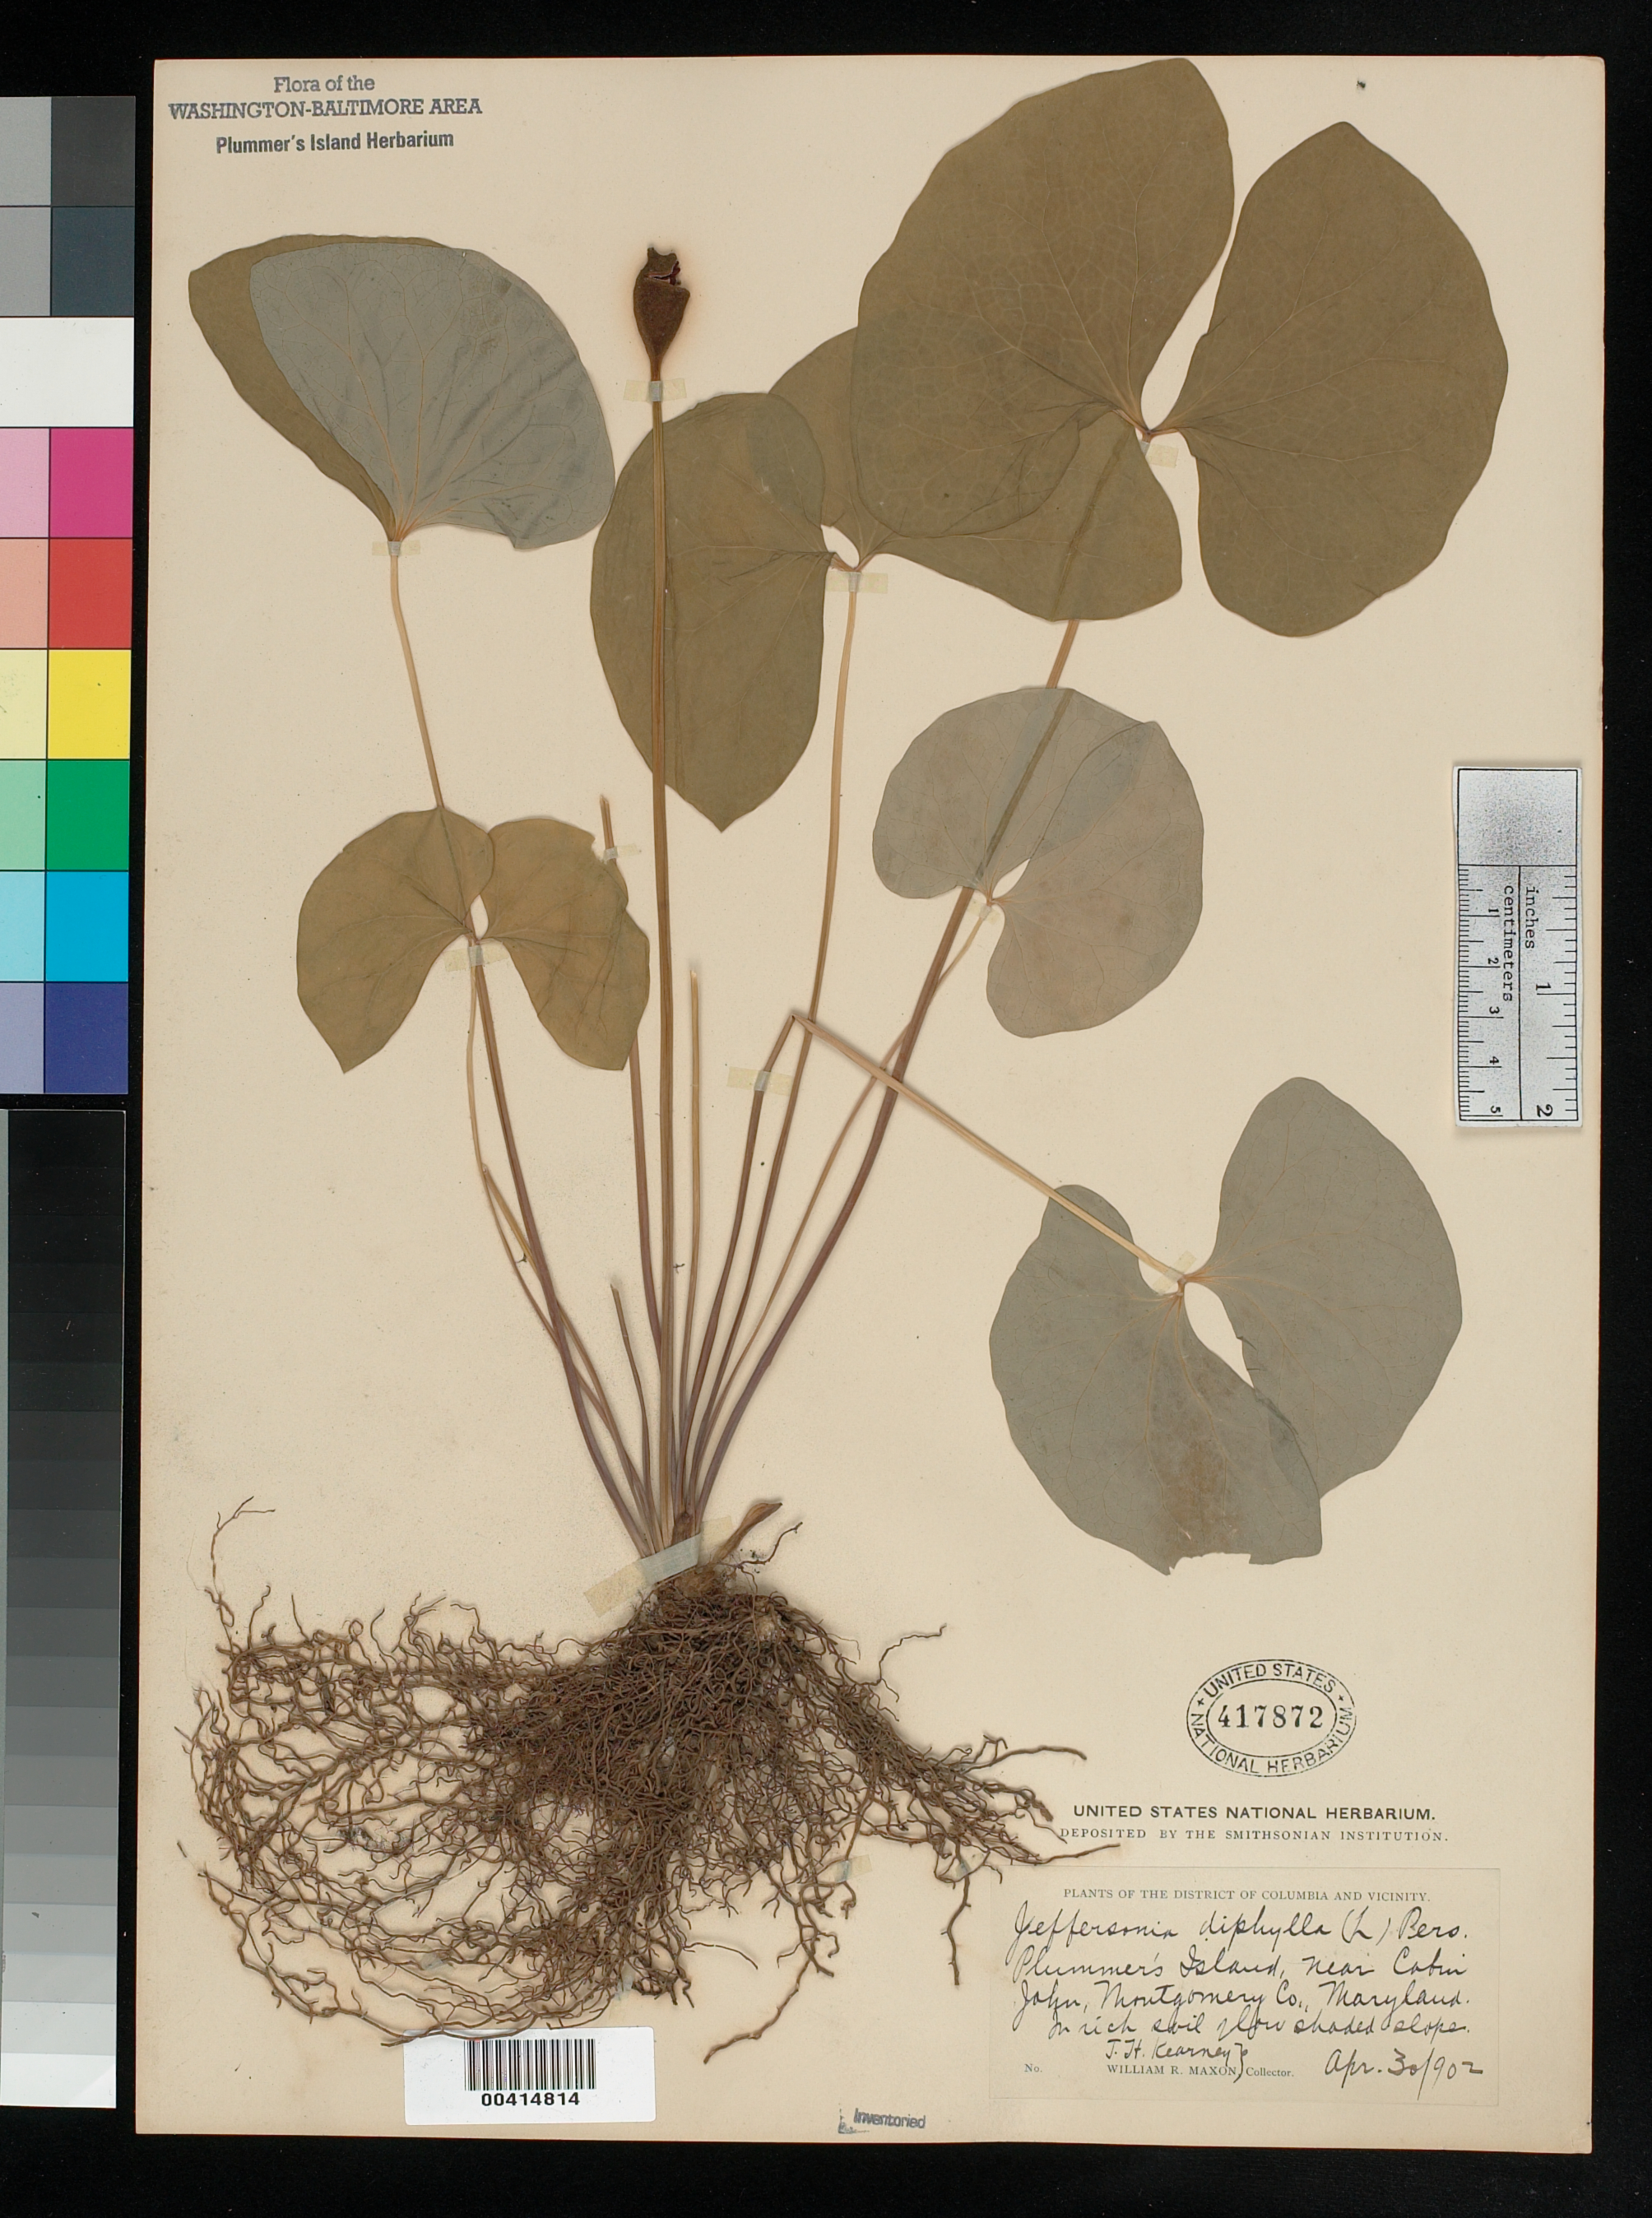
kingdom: Plantae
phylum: Tracheophyta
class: Magnoliopsida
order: Ranunculales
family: Berberidaceae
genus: Jeffersonia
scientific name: Jeffersonia diphylla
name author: (L.) Pers.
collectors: W. R. Maxon & T. H. Kearney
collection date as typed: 30 Apr 1902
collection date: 1902-04-30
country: United States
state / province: Maryland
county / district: Montgomery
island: Plummers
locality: Plummer's Island C. & O. Canal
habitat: Rich soil of low shaded slopes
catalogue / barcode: US 417872